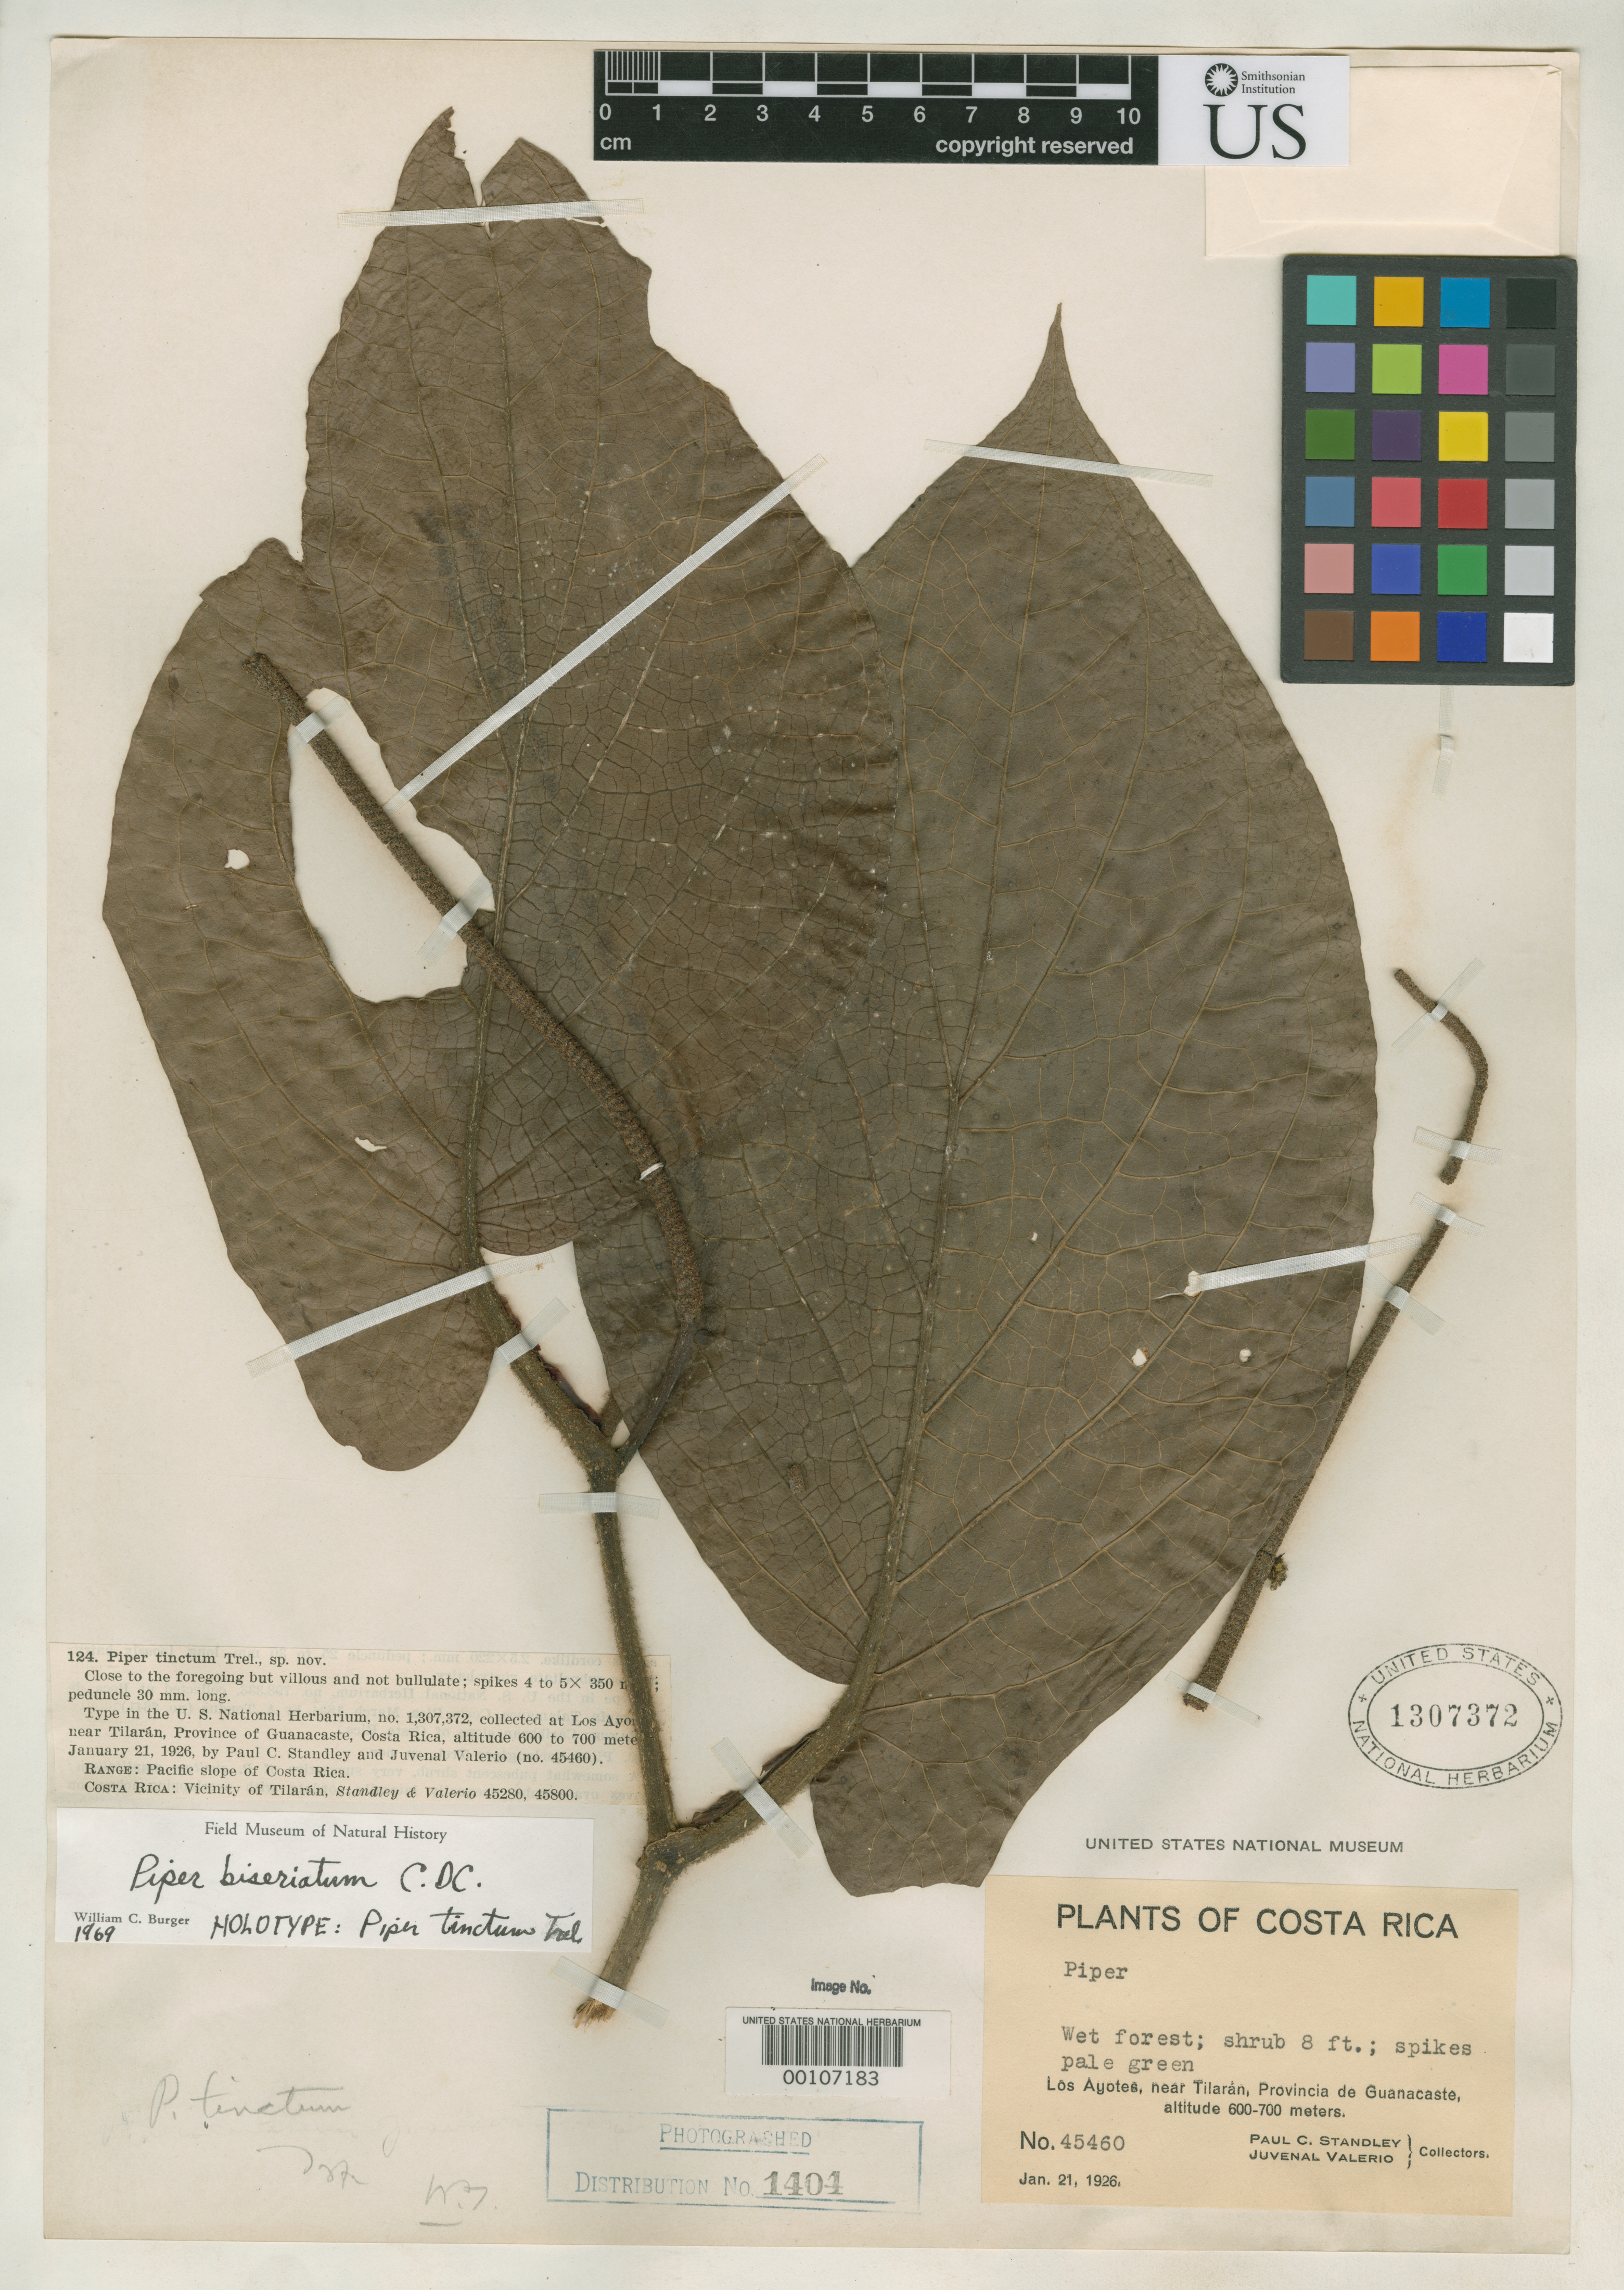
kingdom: Plantae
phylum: Tracheophyta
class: Magnoliopsida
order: Piperales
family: Piperaceae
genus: Piper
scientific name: Piper tinctum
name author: Trel.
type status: Holotype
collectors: P. C. Standley & J. Valerio R.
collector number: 45460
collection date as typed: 21 Jan 1926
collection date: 1926-01-21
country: Costa Rica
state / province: Guanacaste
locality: Los Ayotes, near Tilaran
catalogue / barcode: US 1307372